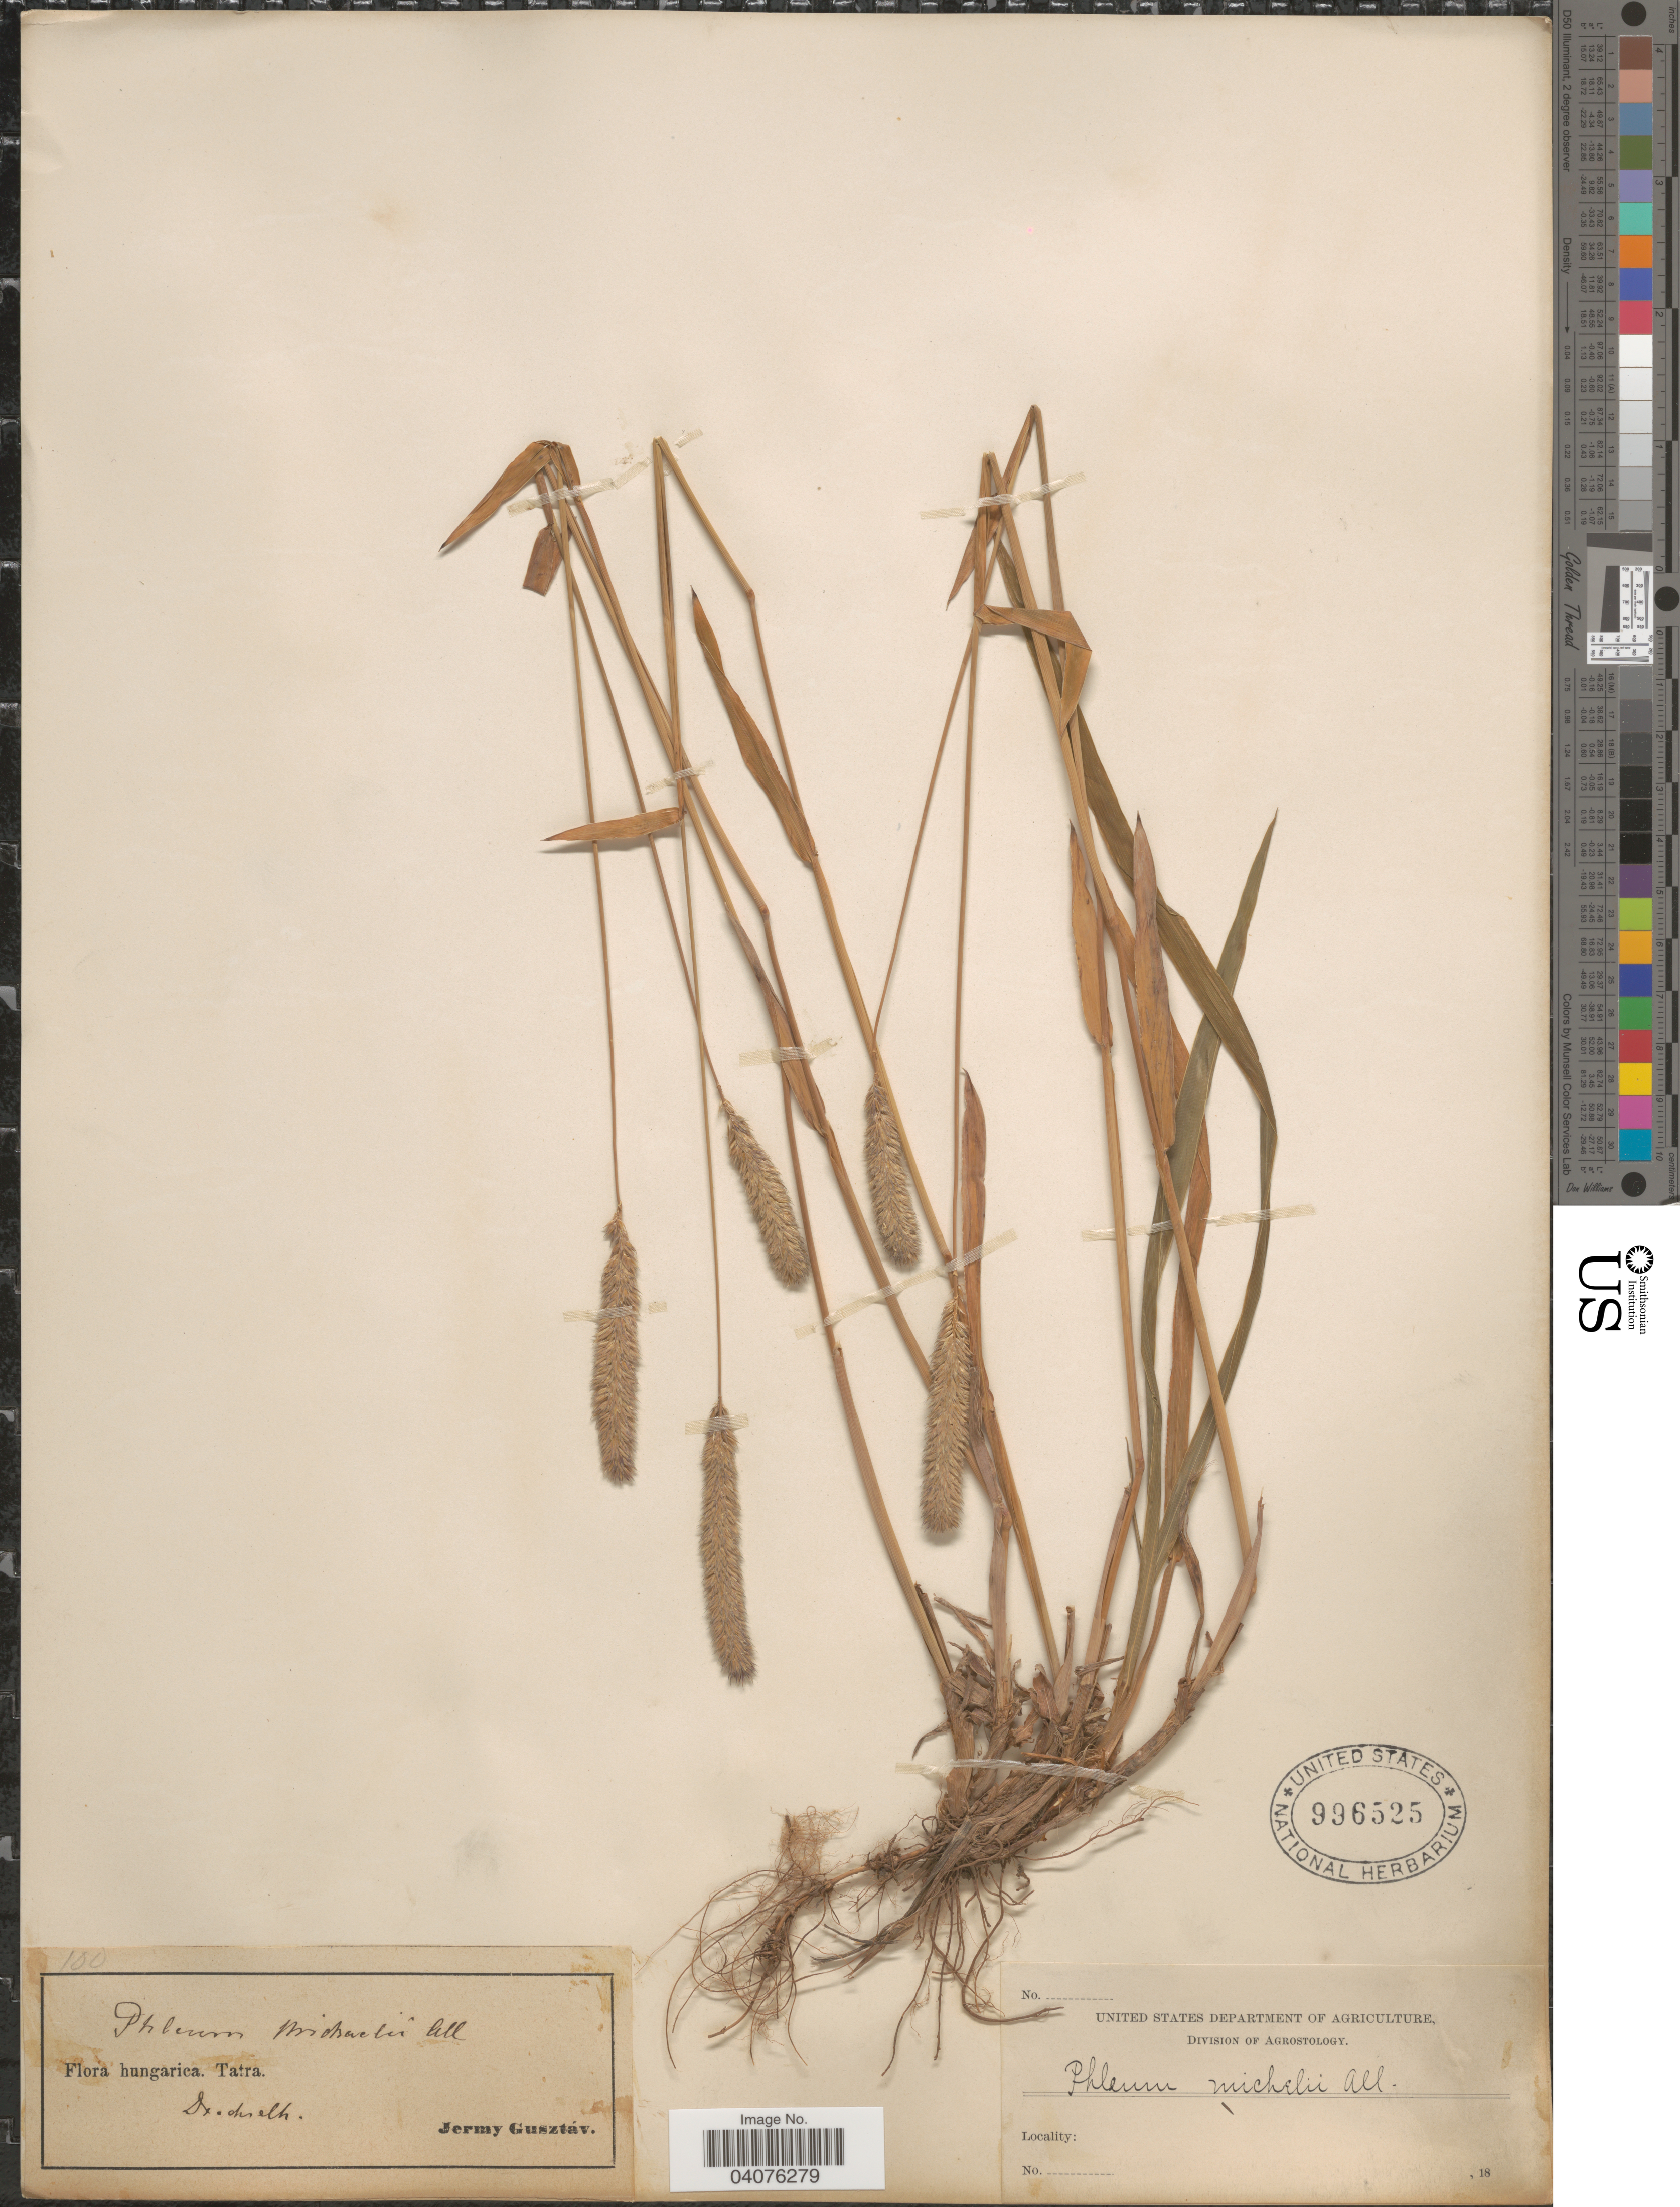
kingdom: Plantae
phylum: Tracheophyta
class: Liliopsida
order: Poales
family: Poaceae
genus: Phleum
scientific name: Phleum michelii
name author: All.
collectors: G. Jermy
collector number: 100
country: Hungary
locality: Tatra.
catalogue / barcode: US 996525